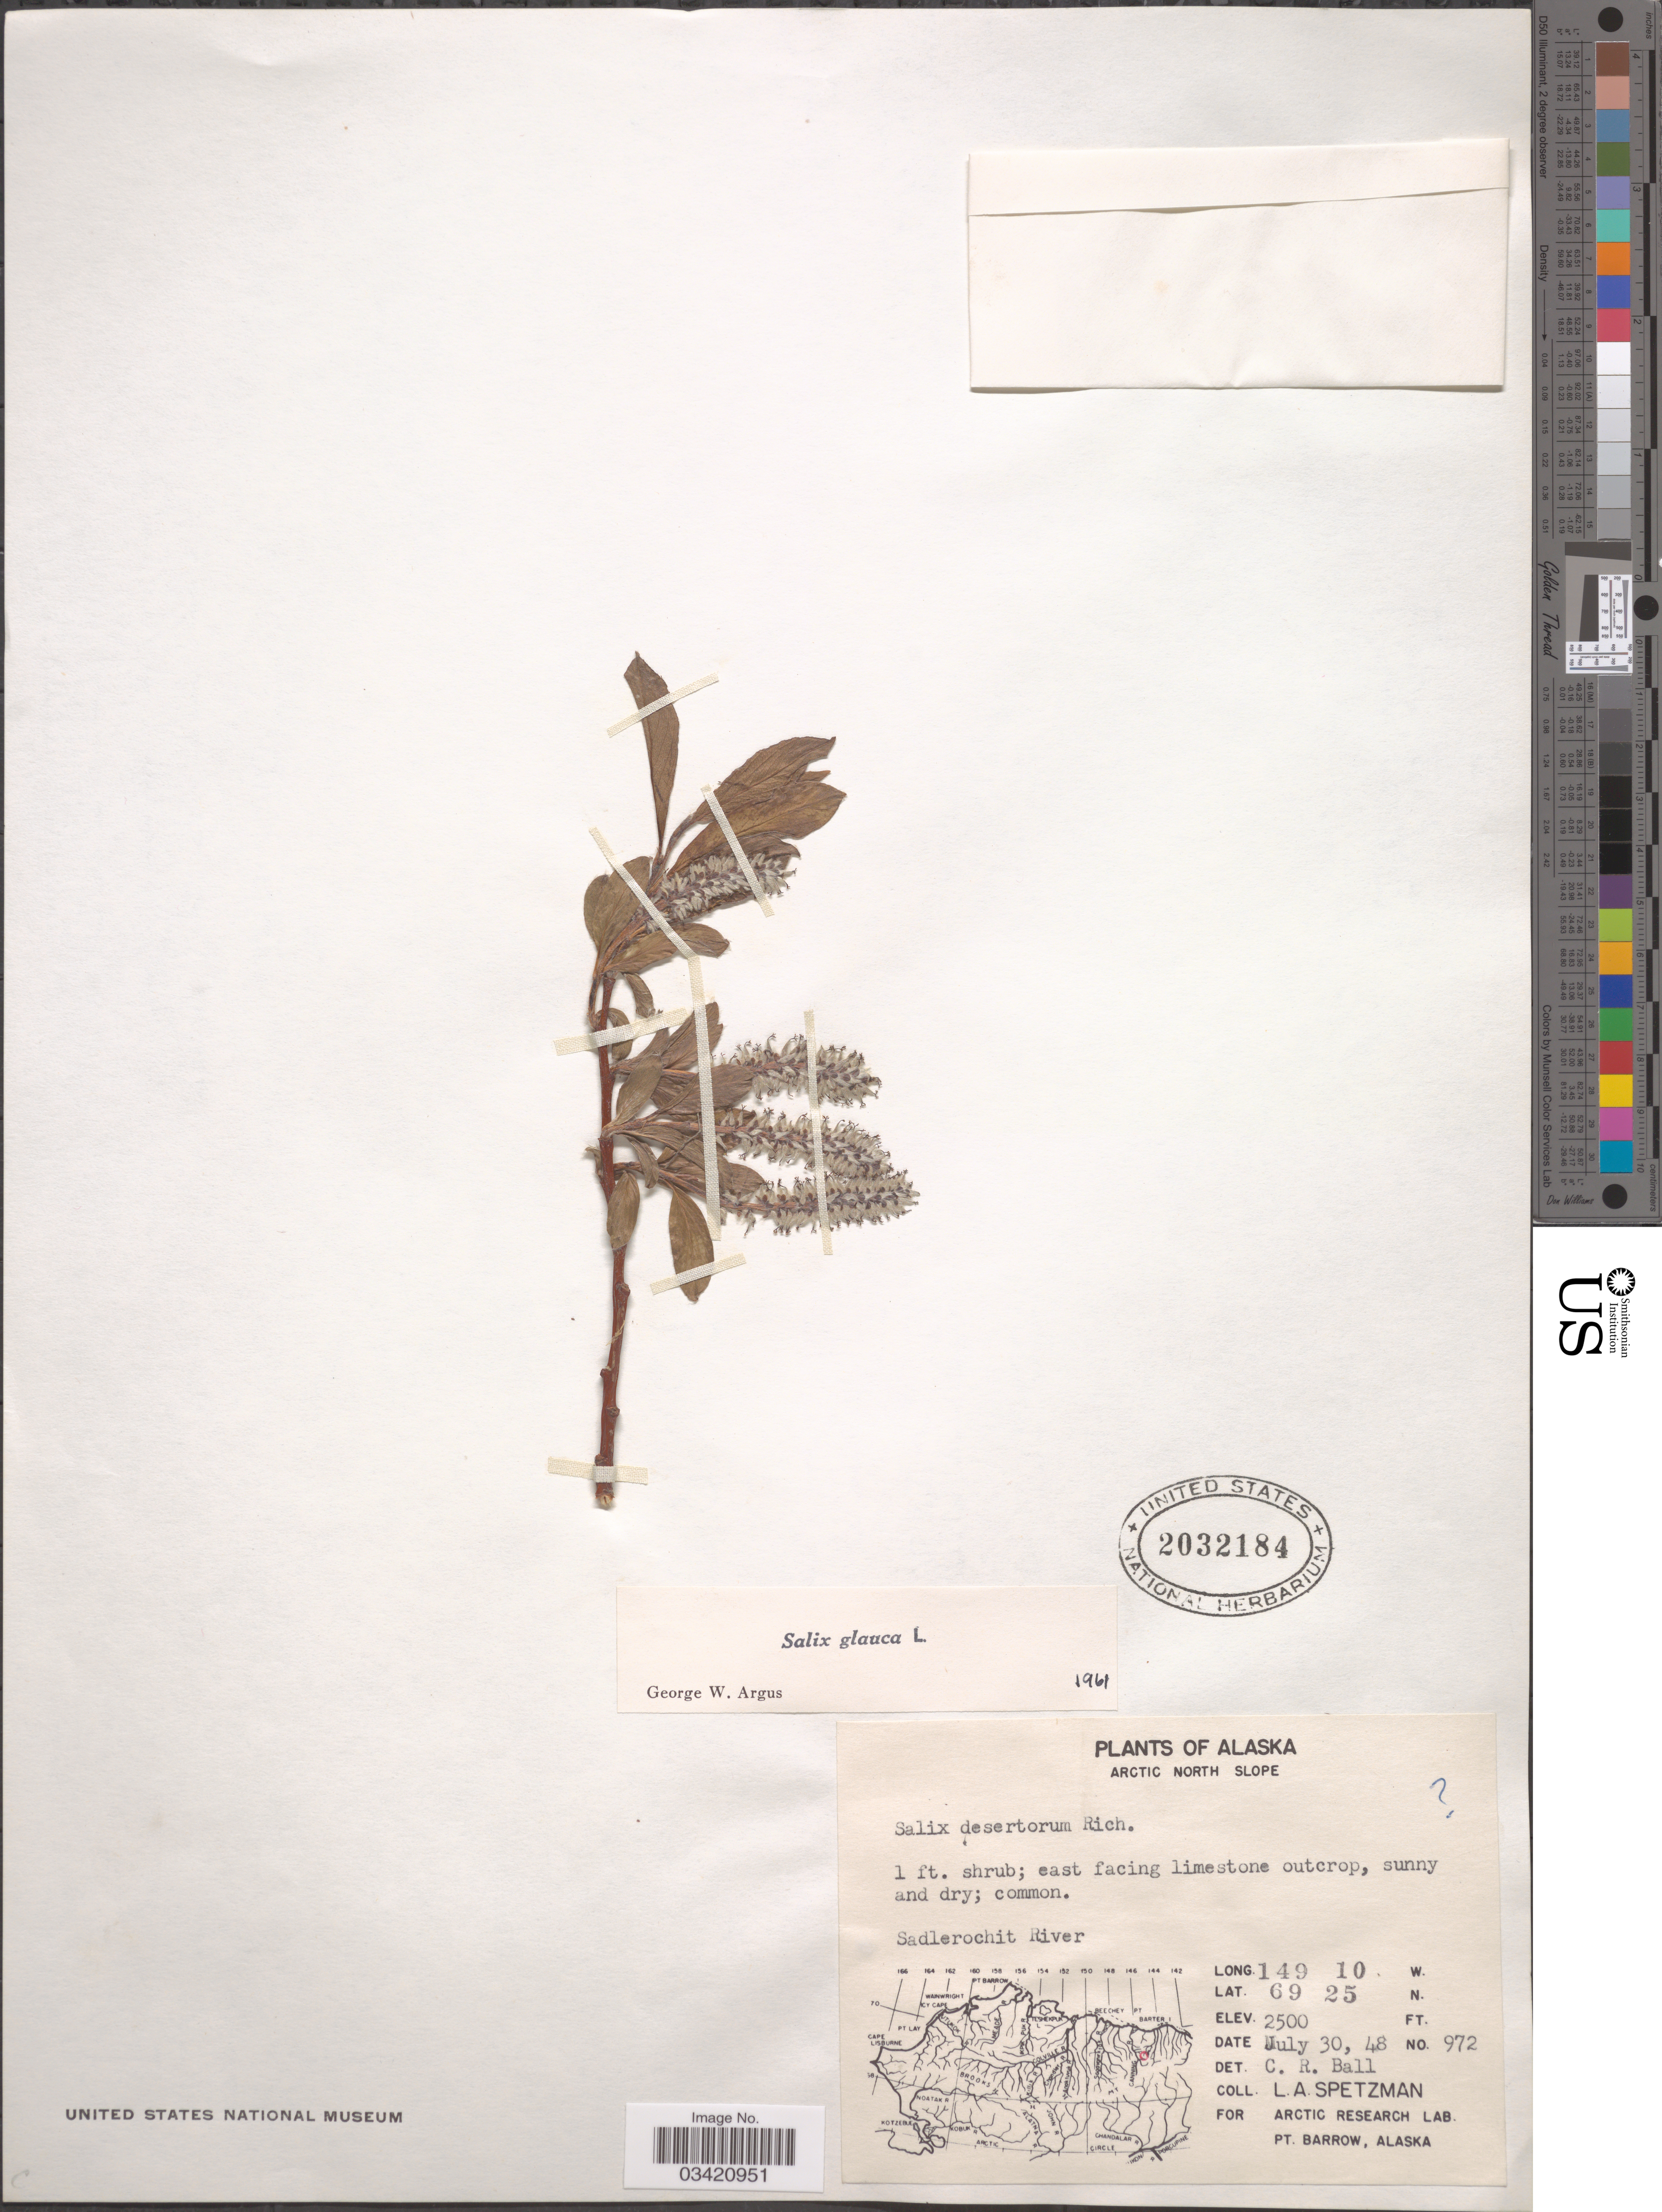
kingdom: Plantae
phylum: Tracheophyta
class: Magnoliopsida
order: Malpighiales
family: Salicaceae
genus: Salix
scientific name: Salix glauca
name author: L.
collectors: L. Spetzman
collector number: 972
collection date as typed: Transcribed d/m/y: 30/7/48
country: United States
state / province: Alaska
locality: Arctic North Slope. Sadlerochit River.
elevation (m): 762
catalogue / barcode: US 2032184